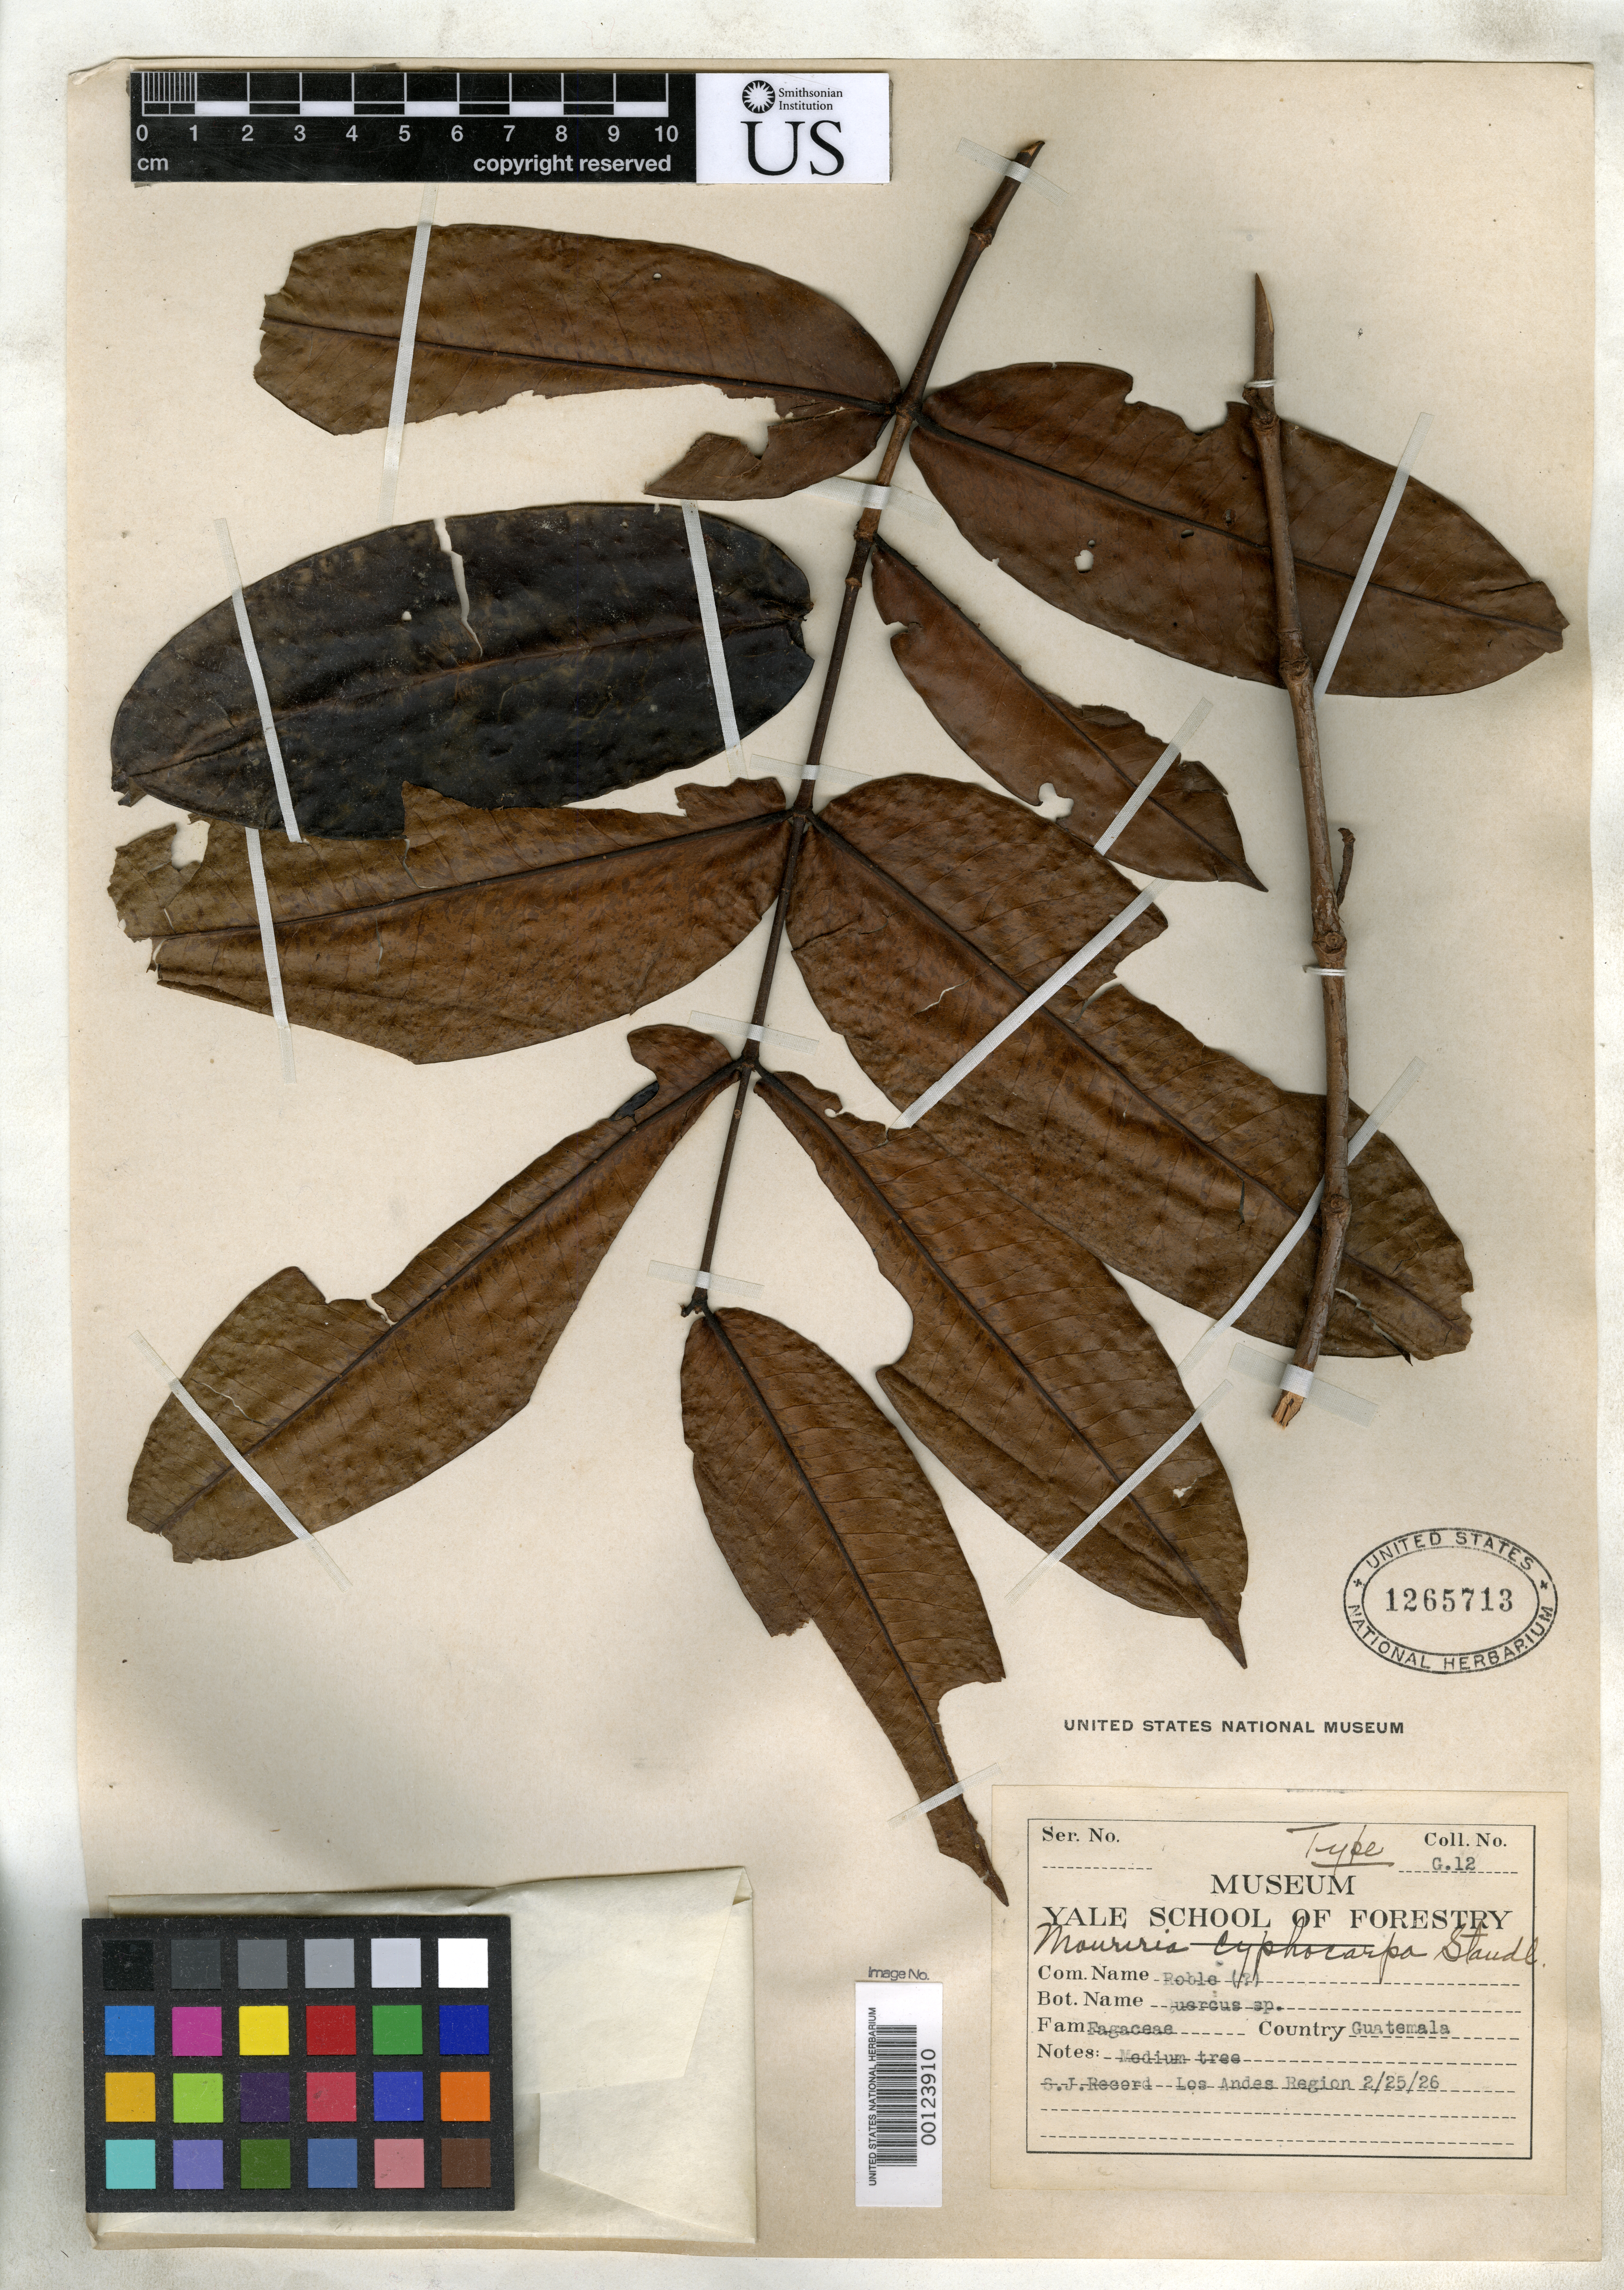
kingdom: Plantae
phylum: Tracheophyta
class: Magnoliopsida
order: Myrtales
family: Melastomataceae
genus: Mouriria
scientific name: Mouriria cyphocarpa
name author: Standl.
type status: Holotype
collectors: S. J. Record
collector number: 12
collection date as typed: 25 Feb 1926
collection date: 1926-02-25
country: Guatemala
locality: Los Andes region of lower Rio Motagua Valley.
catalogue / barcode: US 1265713